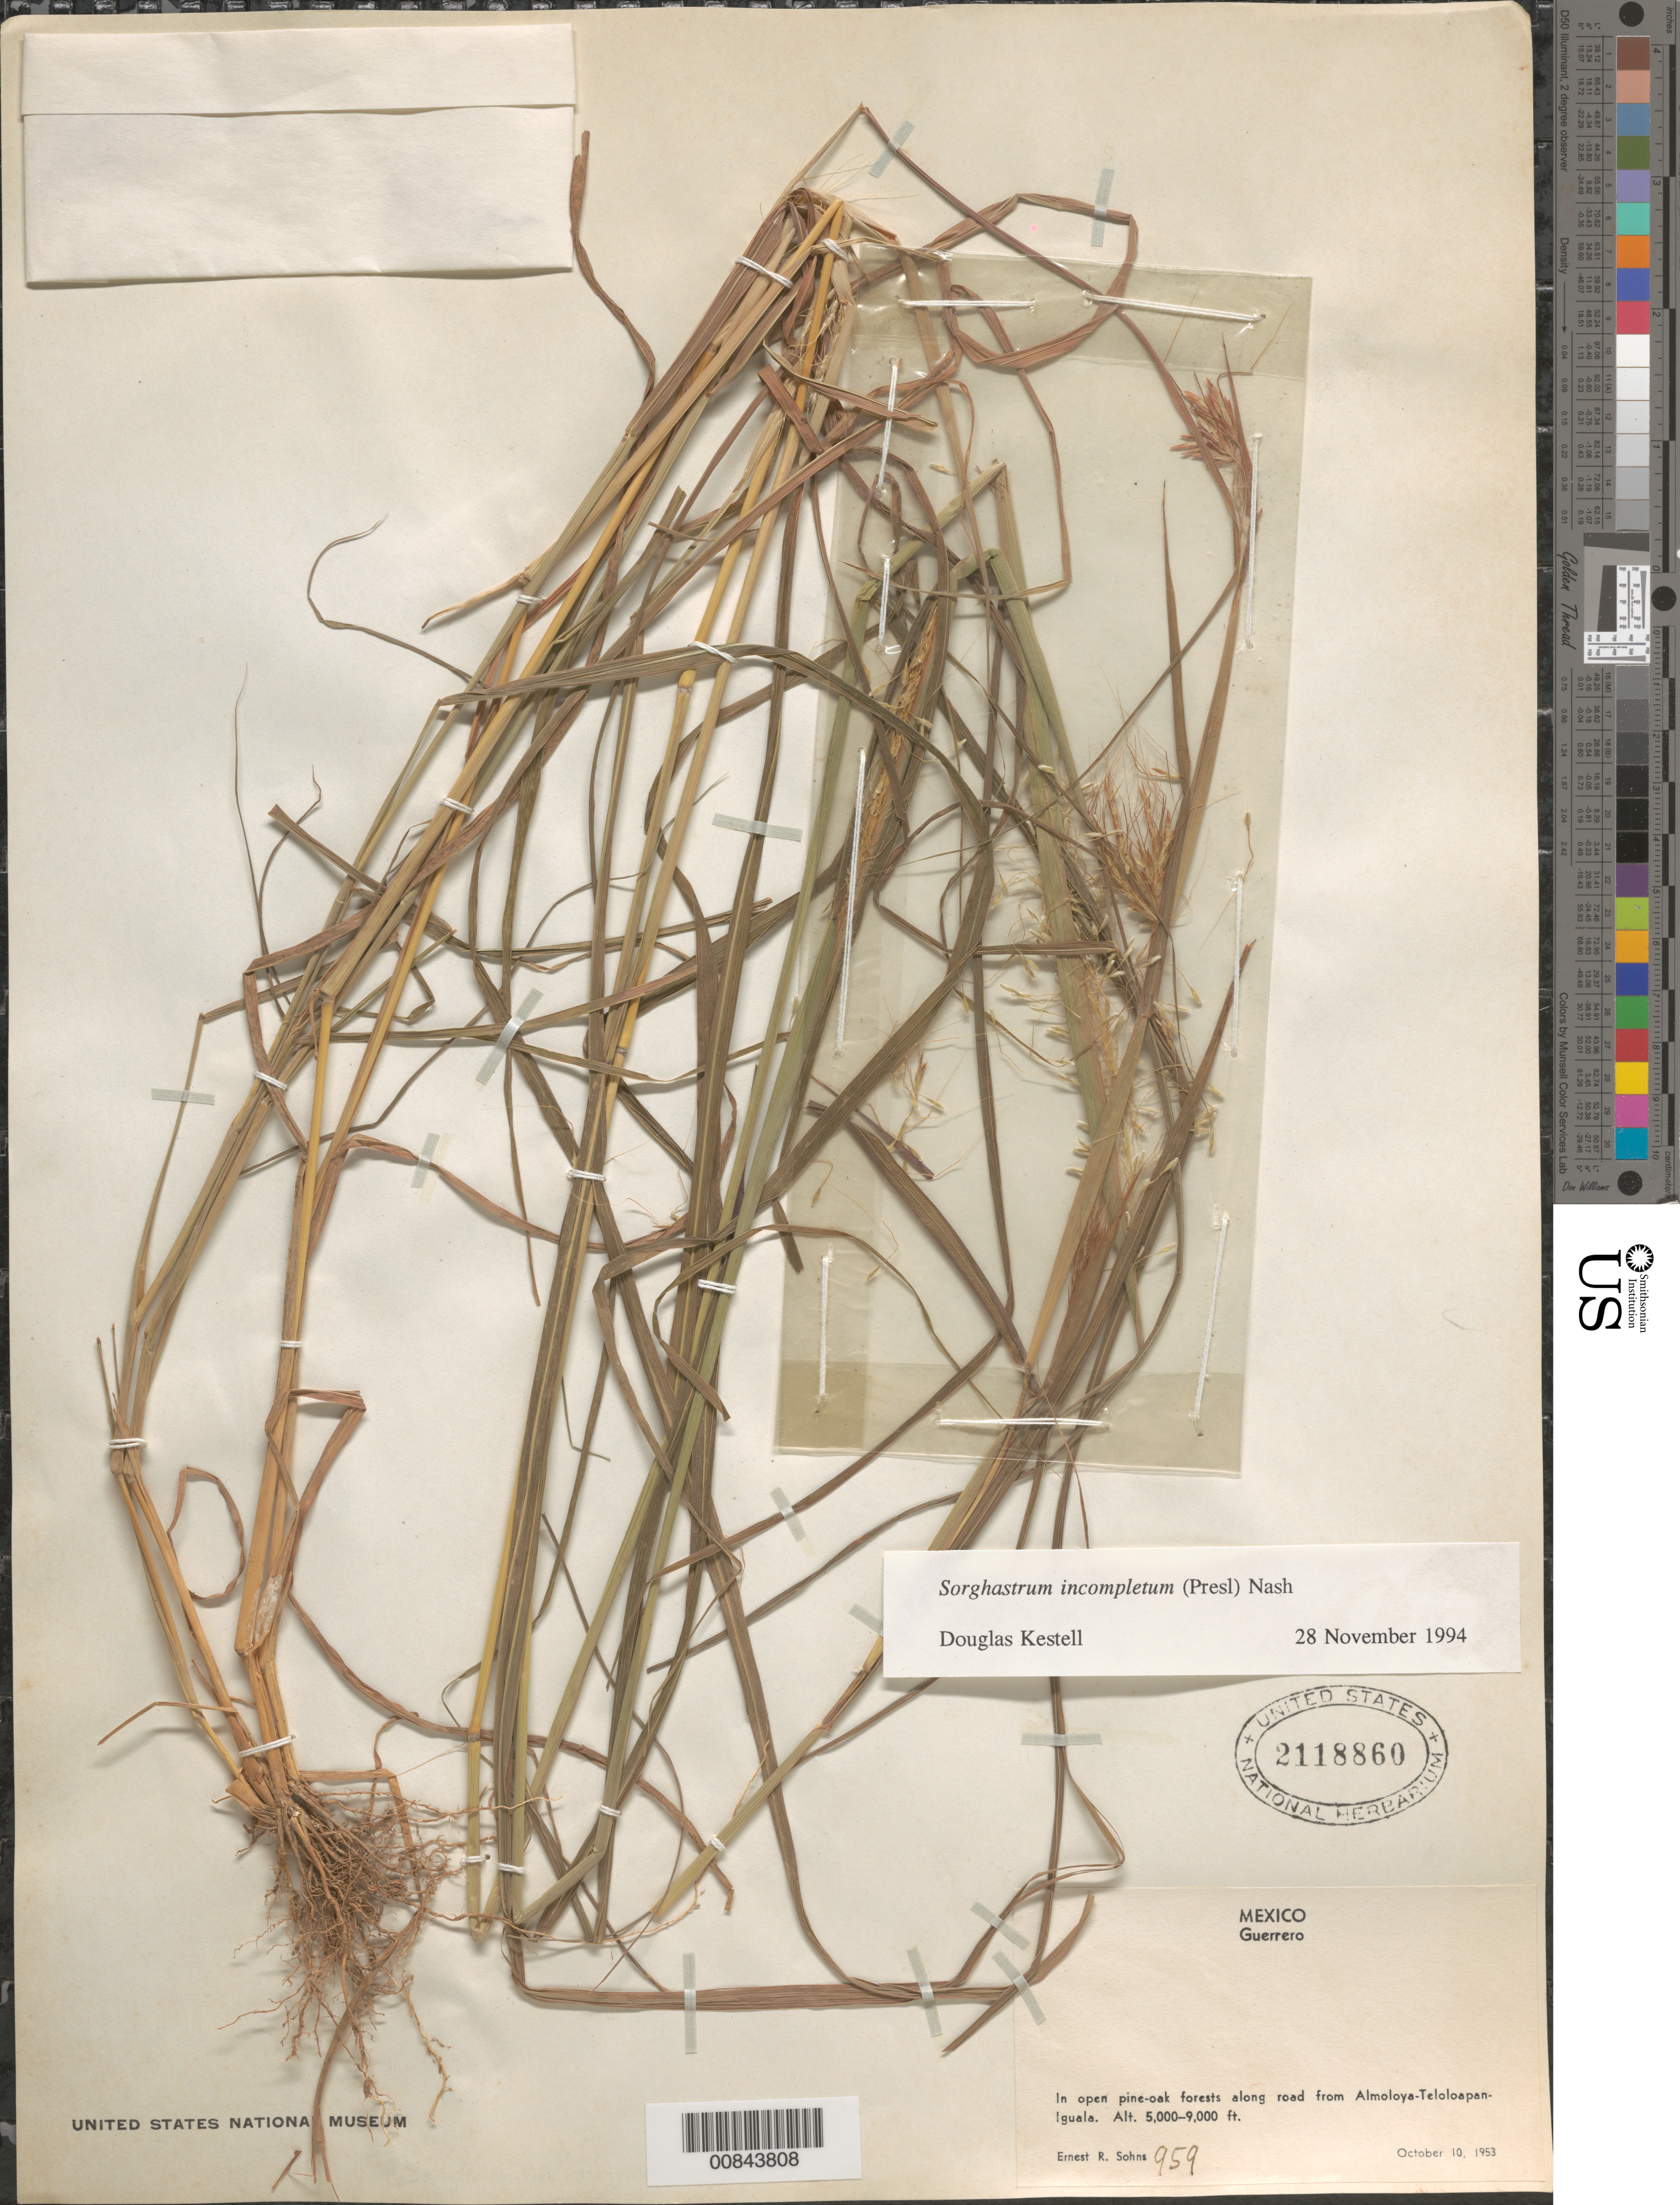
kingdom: Plantae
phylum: Tracheophyta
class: Liliopsida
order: Poales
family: Poaceae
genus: Sorghastrum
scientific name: Sorghastrum incompletum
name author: (J. Presl) Nash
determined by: Kestell, Douglas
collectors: E. R. Sohns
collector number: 959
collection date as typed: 10 Oct 1953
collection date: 1953-10-10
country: Mexico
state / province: Guerrero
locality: Almoloy - Teloloapan - Iguala road.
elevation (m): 1524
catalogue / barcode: US 2118860